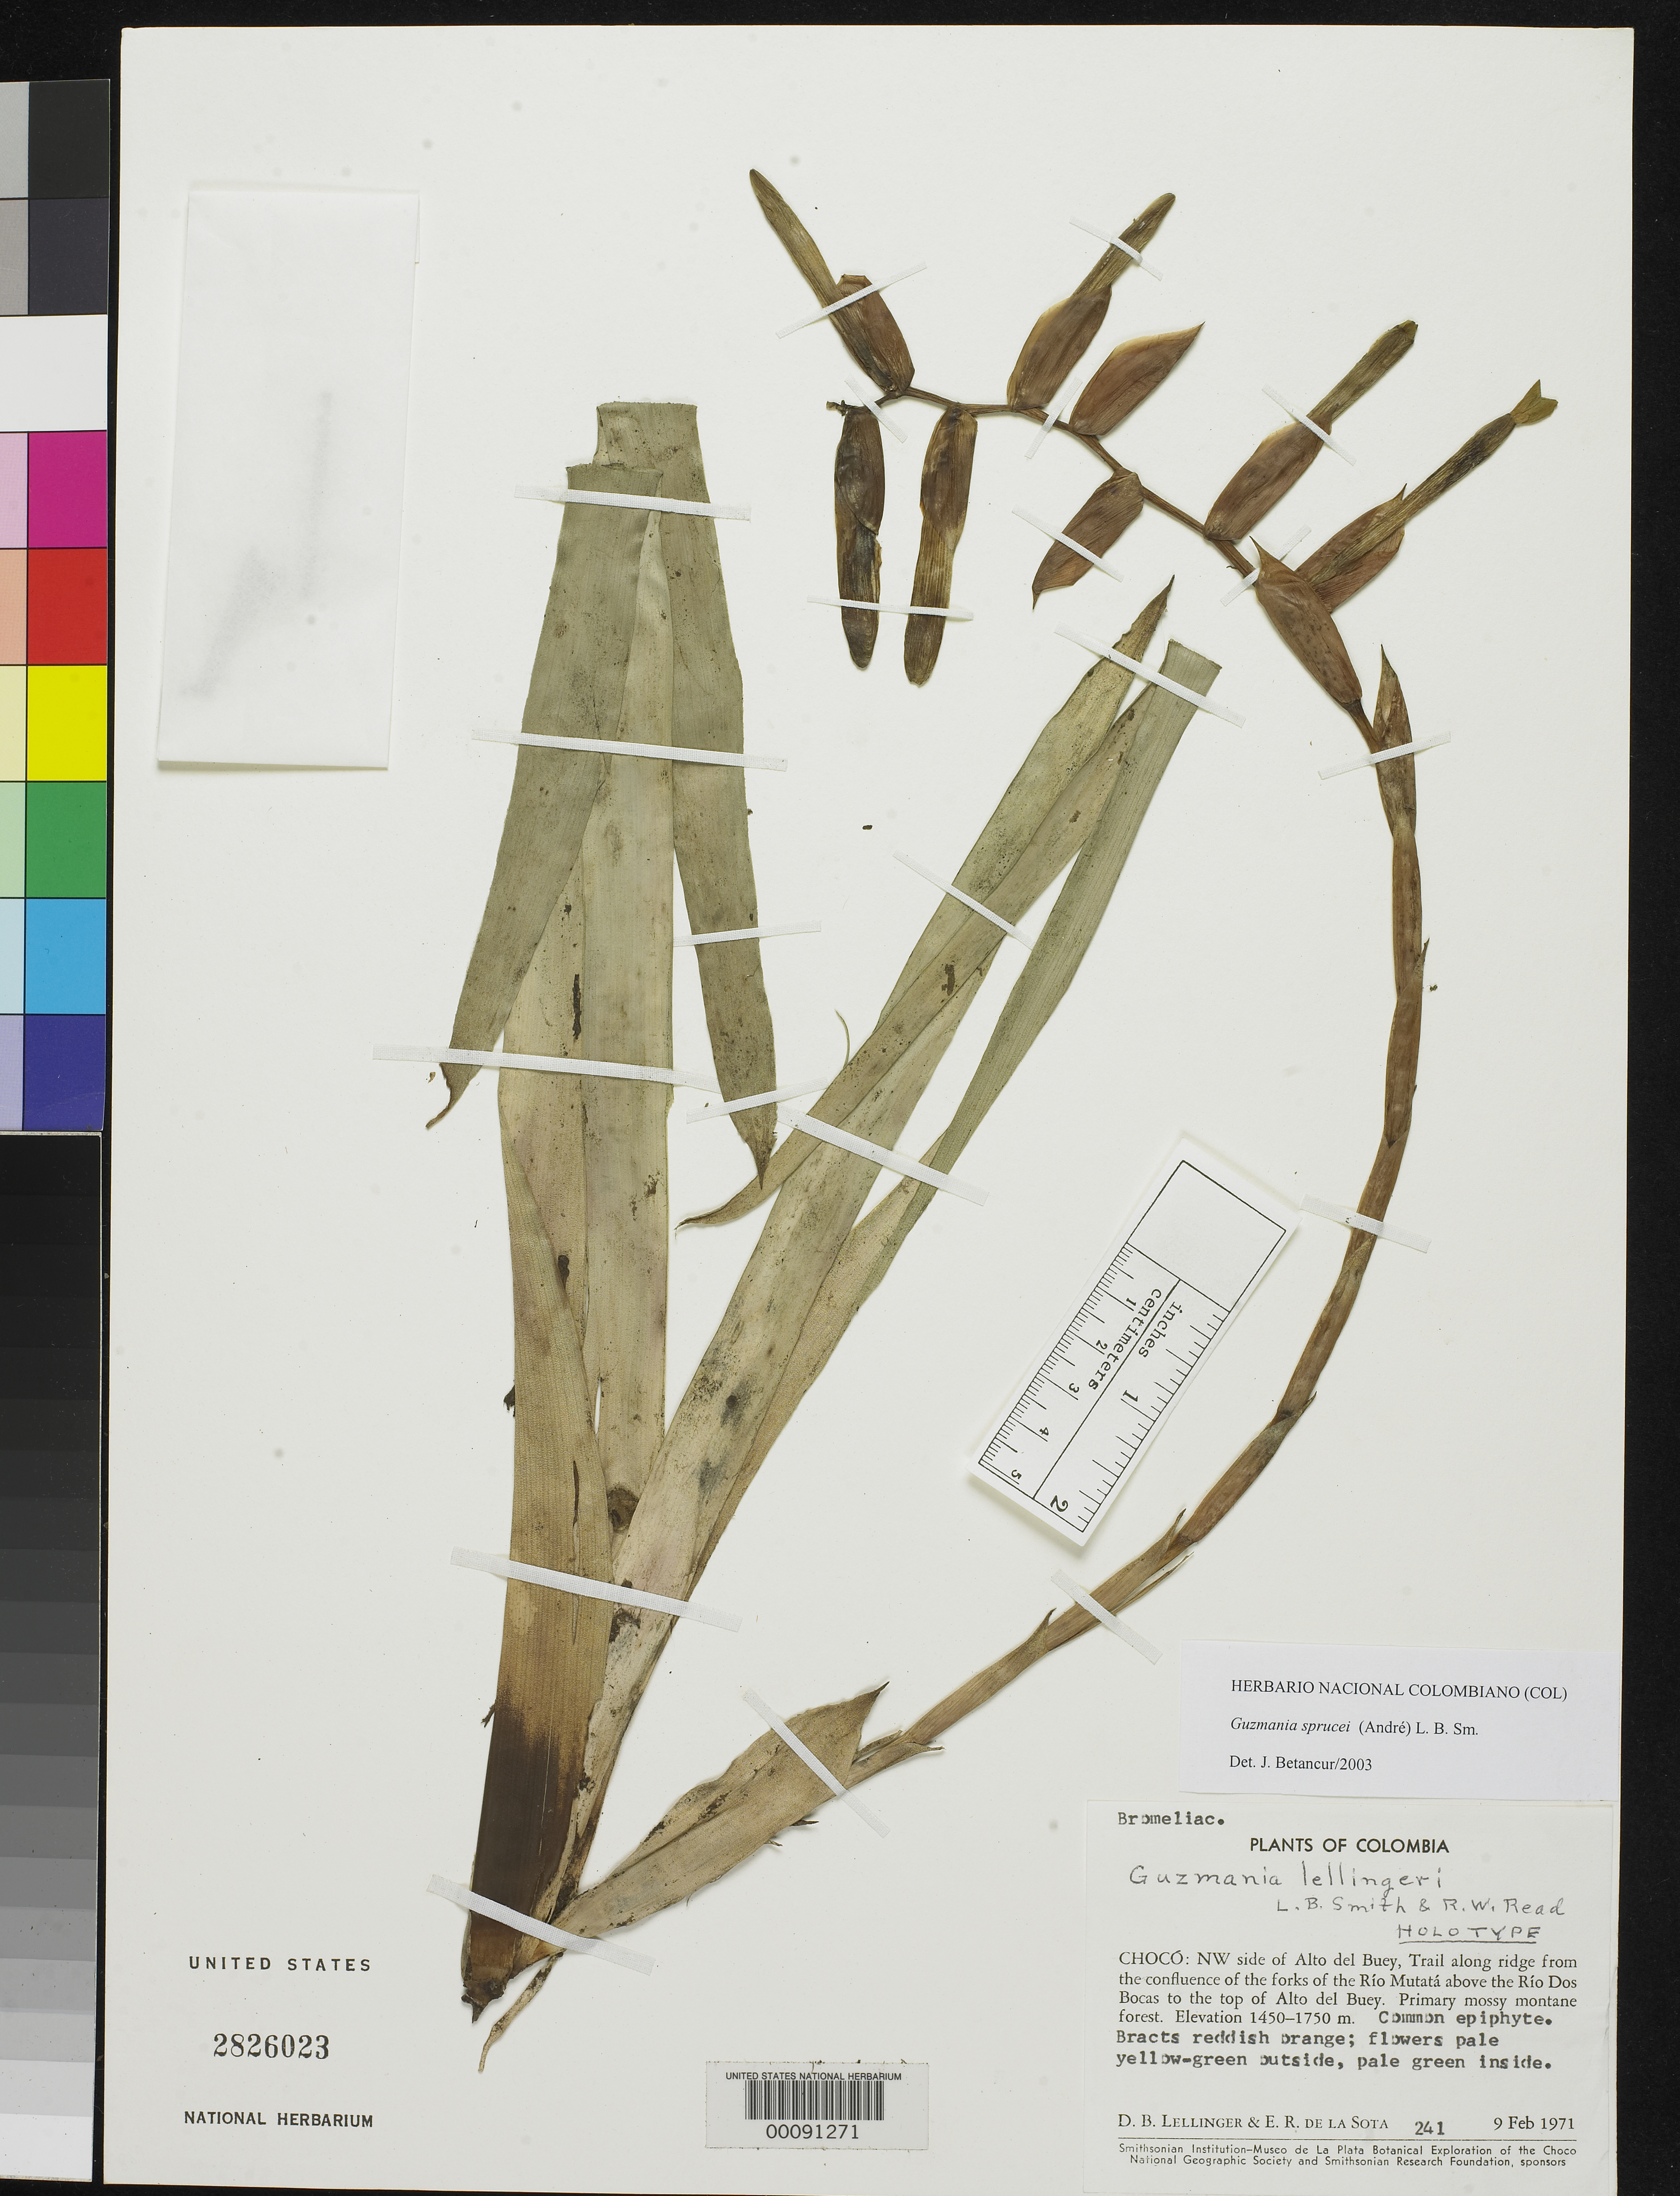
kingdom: Plantae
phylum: Tracheophyta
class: Liliopsida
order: Poales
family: Bromeliaceae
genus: Guzmania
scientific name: Guzmania lellingeri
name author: L.B. Sm. & Read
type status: Holotype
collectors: D. B. Lellinger & E. R. de la Sota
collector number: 241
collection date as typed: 09 Feb 1971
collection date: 1971-02-09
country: Colombia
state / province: Chocó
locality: NW side of Alto del Buey, Trail along ridge from confluence of forks of Rio Mutata above Rios Dios Bocas.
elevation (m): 1450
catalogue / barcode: US 2826023